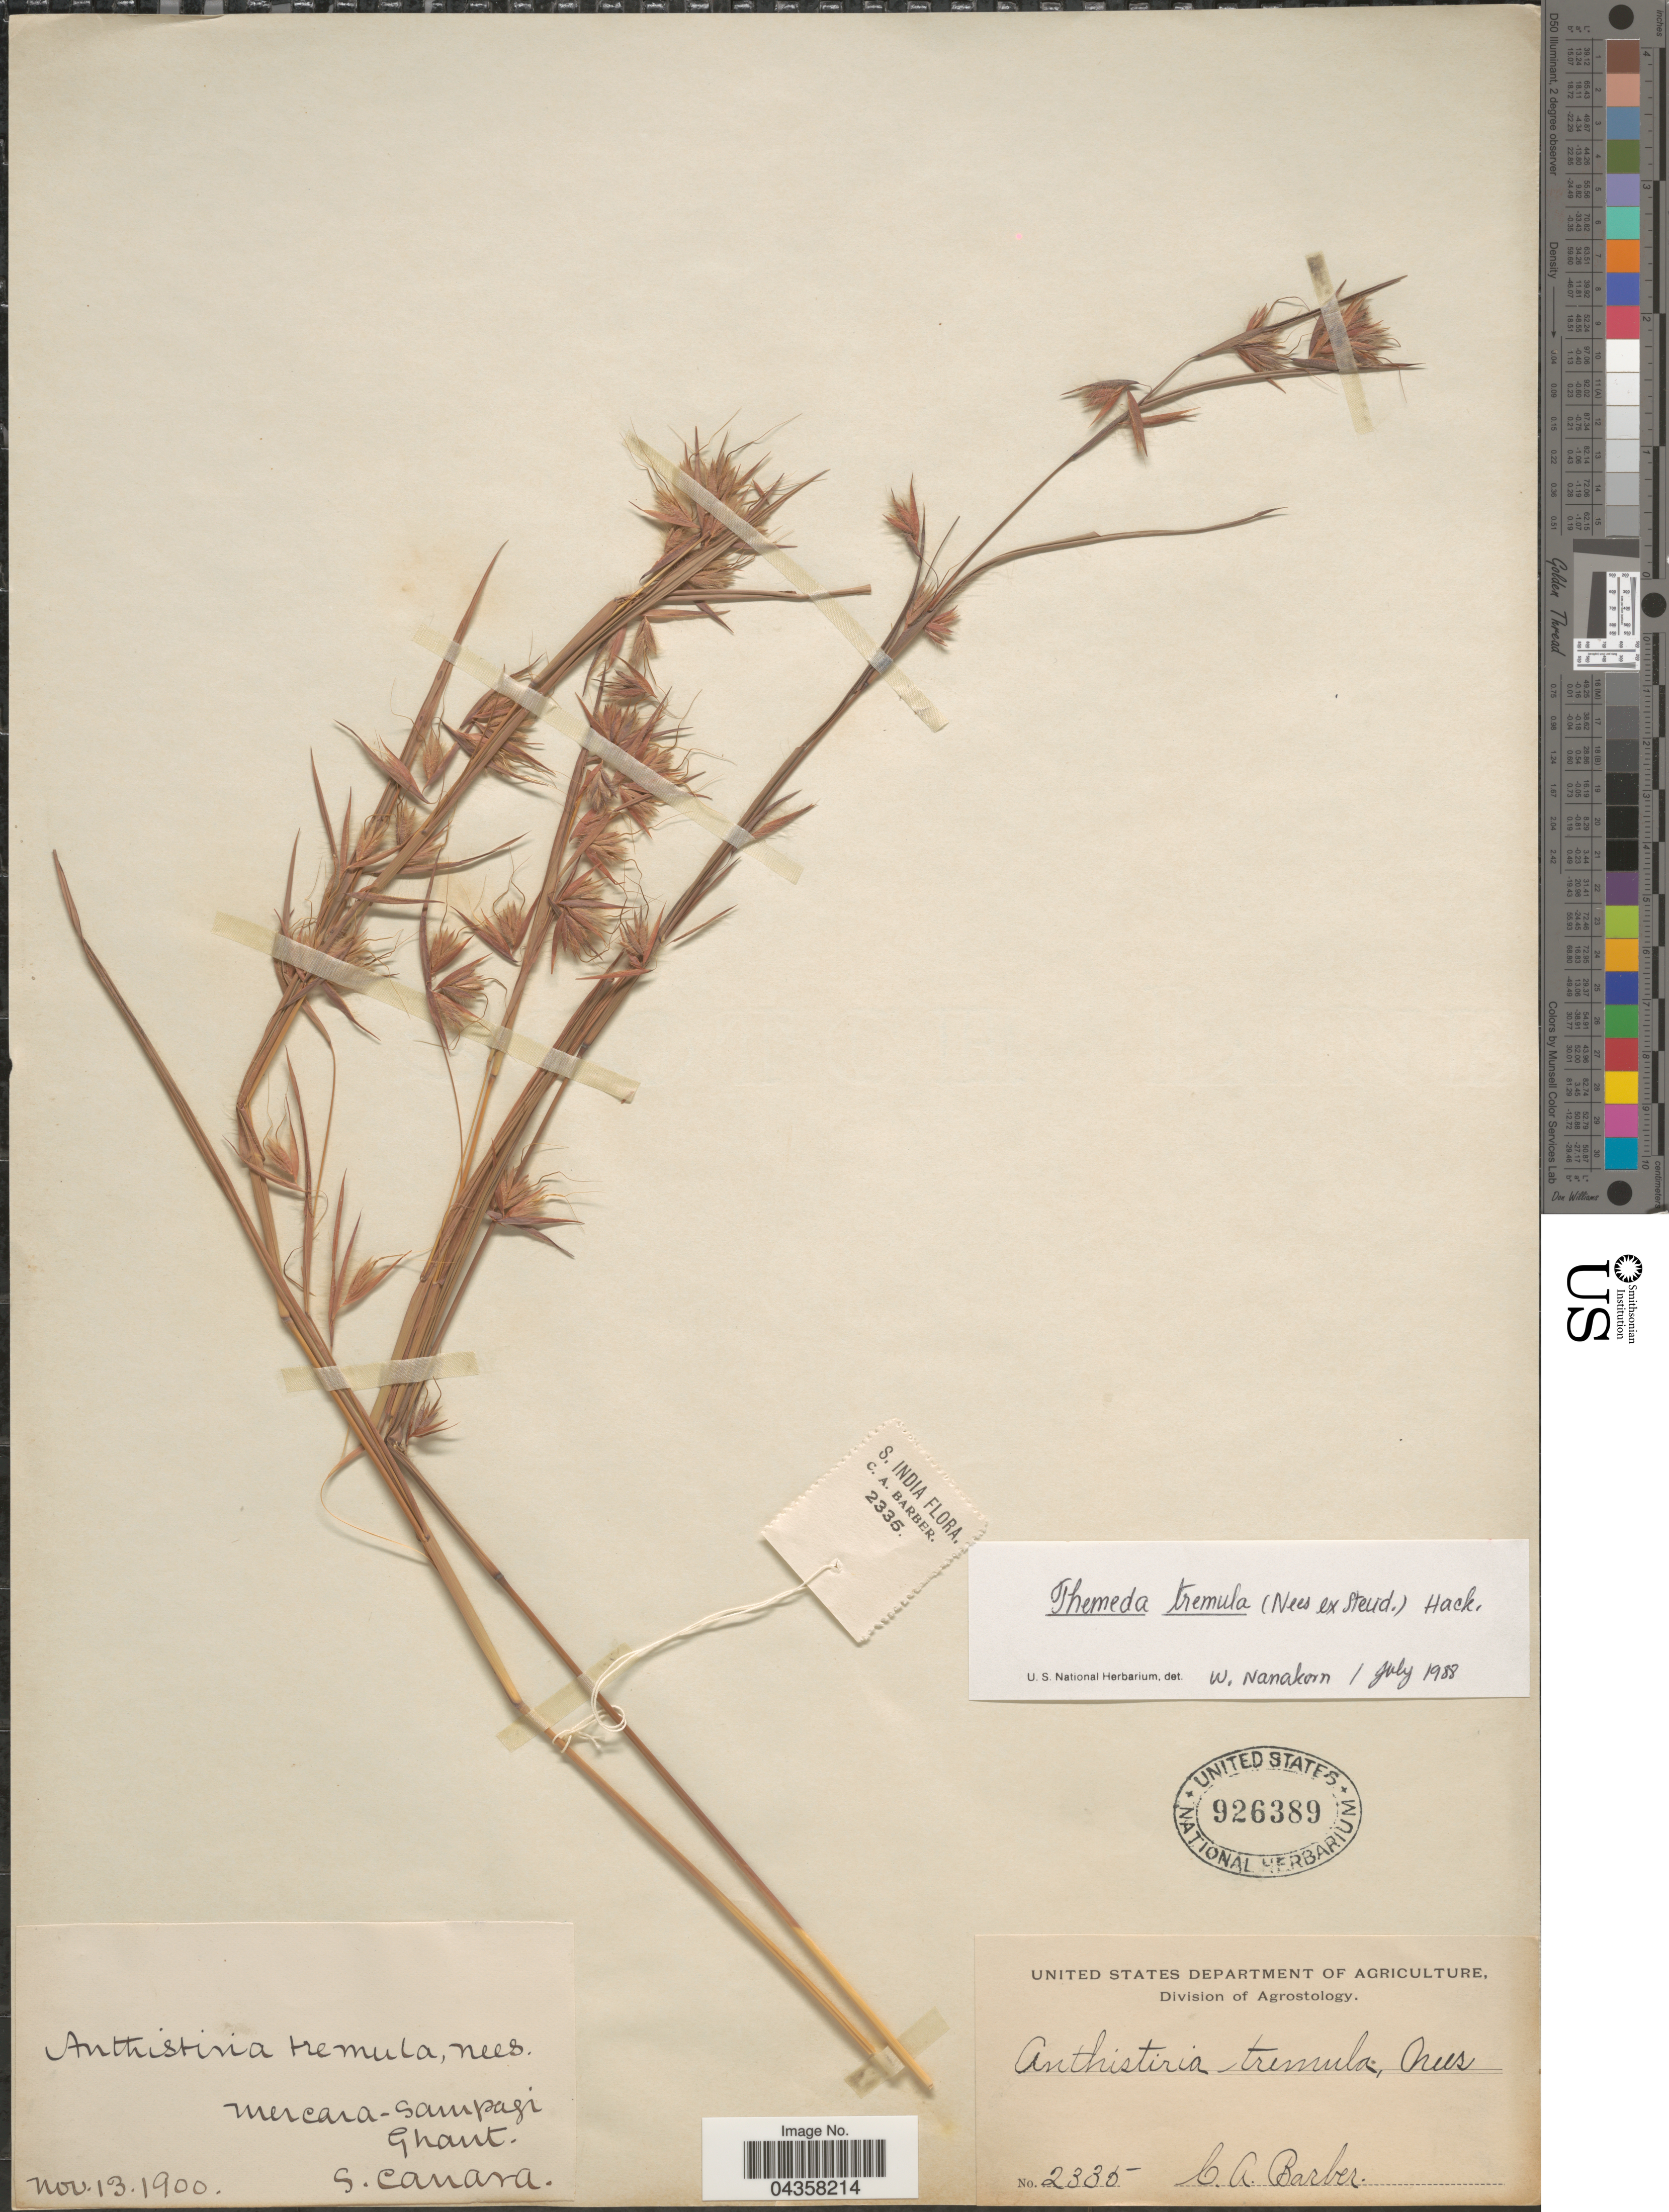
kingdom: Plantae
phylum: Tracheophyta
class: Liliopsida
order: Poales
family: Poaceae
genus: Themeda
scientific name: Themeda tremula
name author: (Nees) Hack.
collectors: C. Barber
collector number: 2335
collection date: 1900-11-13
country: India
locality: Mercara-Sampagi Ghaut. S. Canara.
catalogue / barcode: US 926389